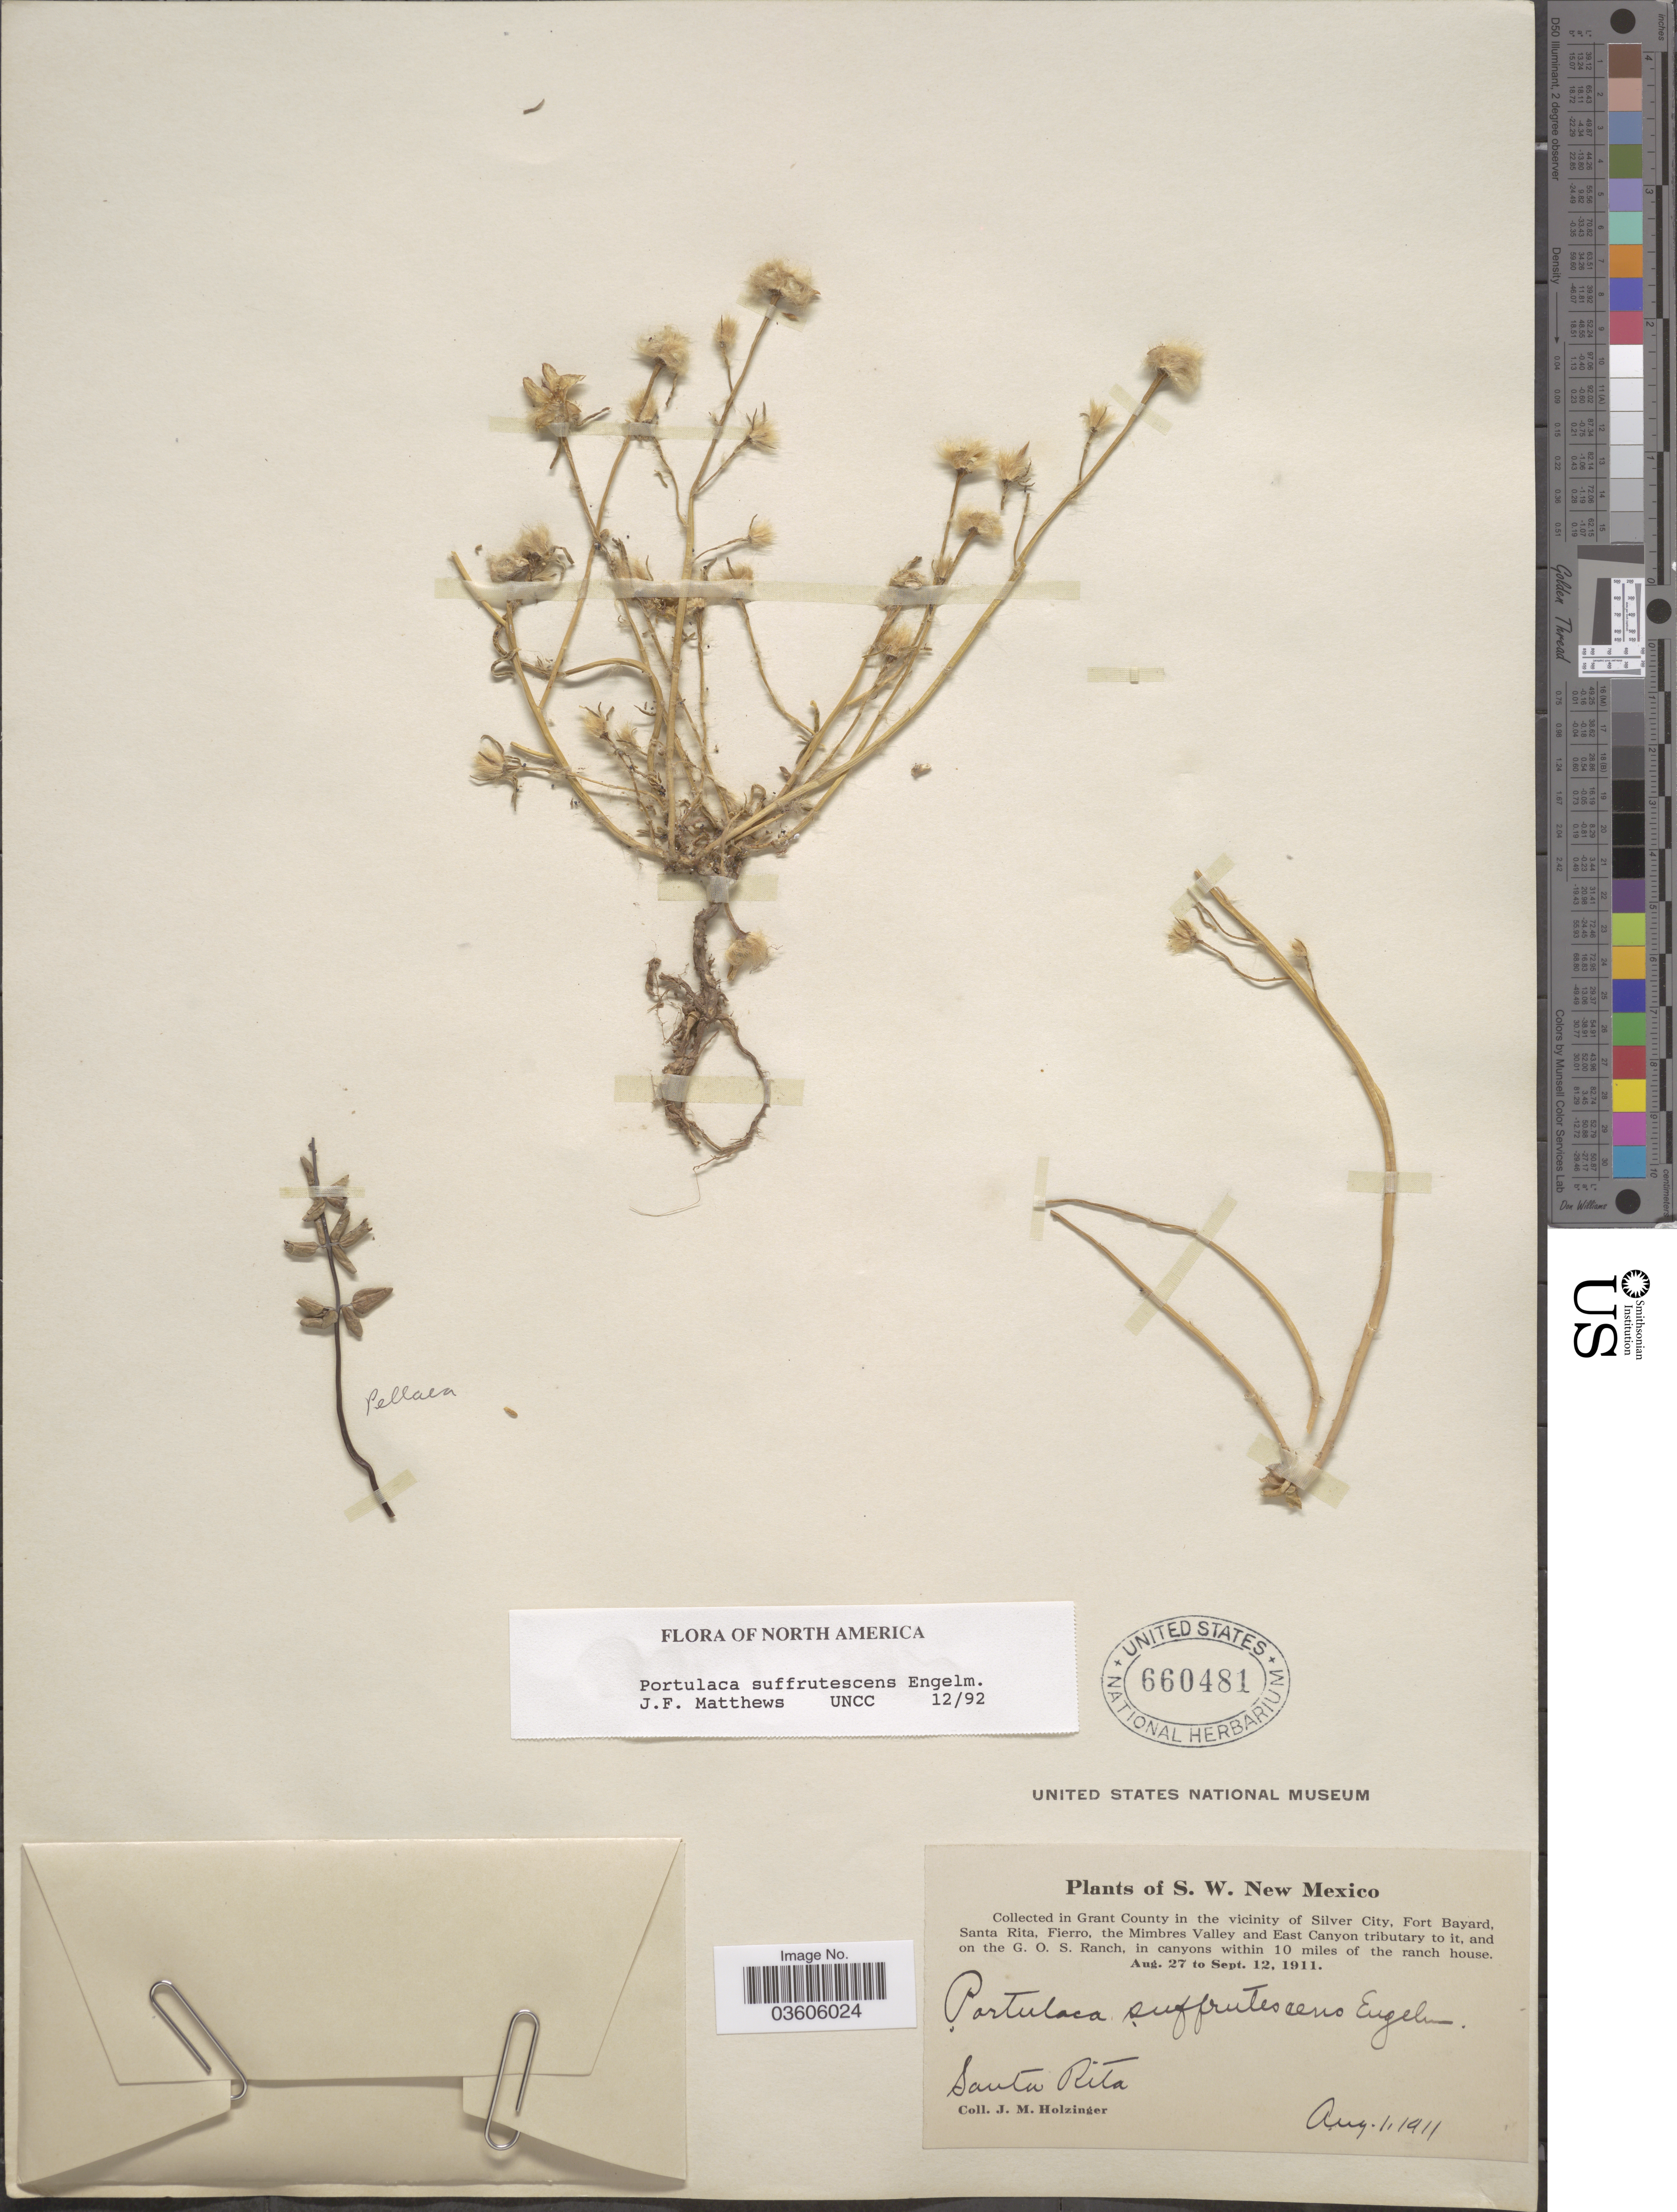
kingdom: Plantae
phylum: Tracheophyta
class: Magnoliopsida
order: Caryophyllales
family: Portulacaceae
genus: Portulaca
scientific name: Portulaca parvula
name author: A. Gray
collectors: J. M. Holzinger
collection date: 1911-08-01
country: United States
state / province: New Mexico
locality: S. W. New Mexico. In Grant County in the vicinity of Santa Rita, in canyons within 10 miles of the ranch house [unsure placement]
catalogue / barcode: US 660481